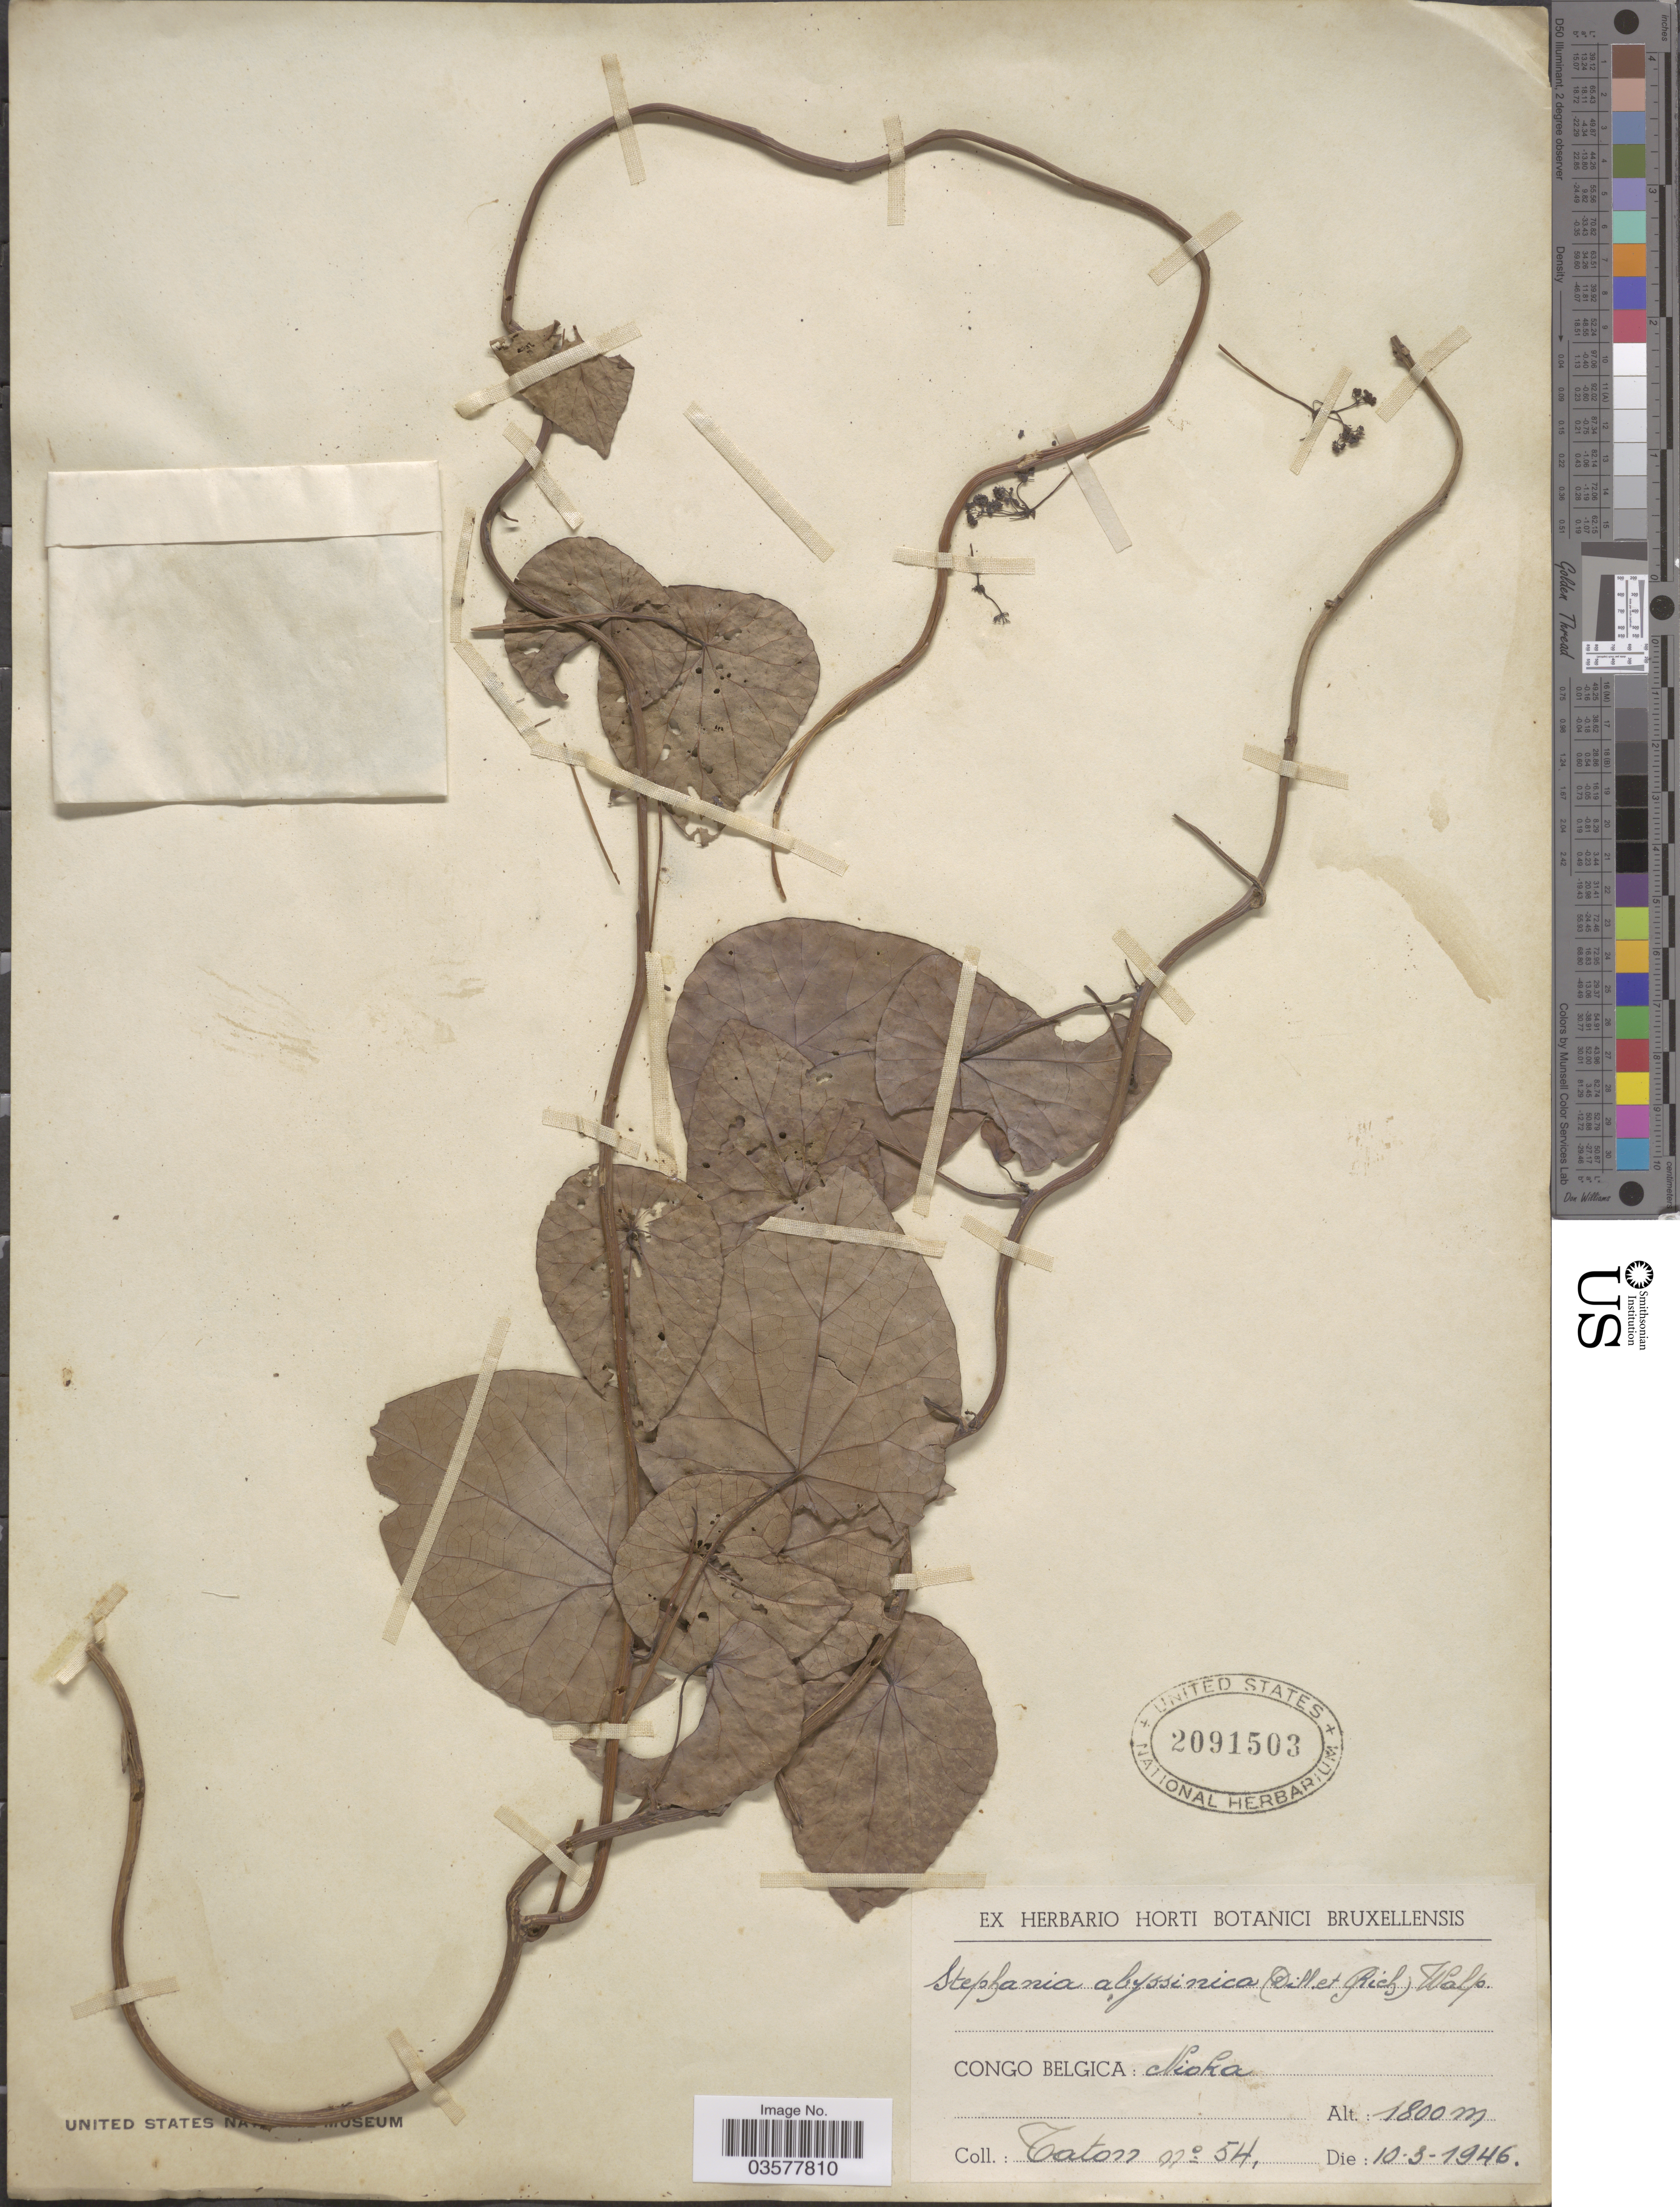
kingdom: Plantae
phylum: Tracheophyta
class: Magnoliopsida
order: Ranunculales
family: Menispermaceae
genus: Stephania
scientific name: Stephania abyssinica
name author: (Quart.-Dill. & A. Rich.) Walp.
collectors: A. Taton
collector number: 54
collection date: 1946-03-10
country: Congo, Democratic Republic of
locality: Congo Belgica: Nioka.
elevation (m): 1800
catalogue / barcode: US 2091503